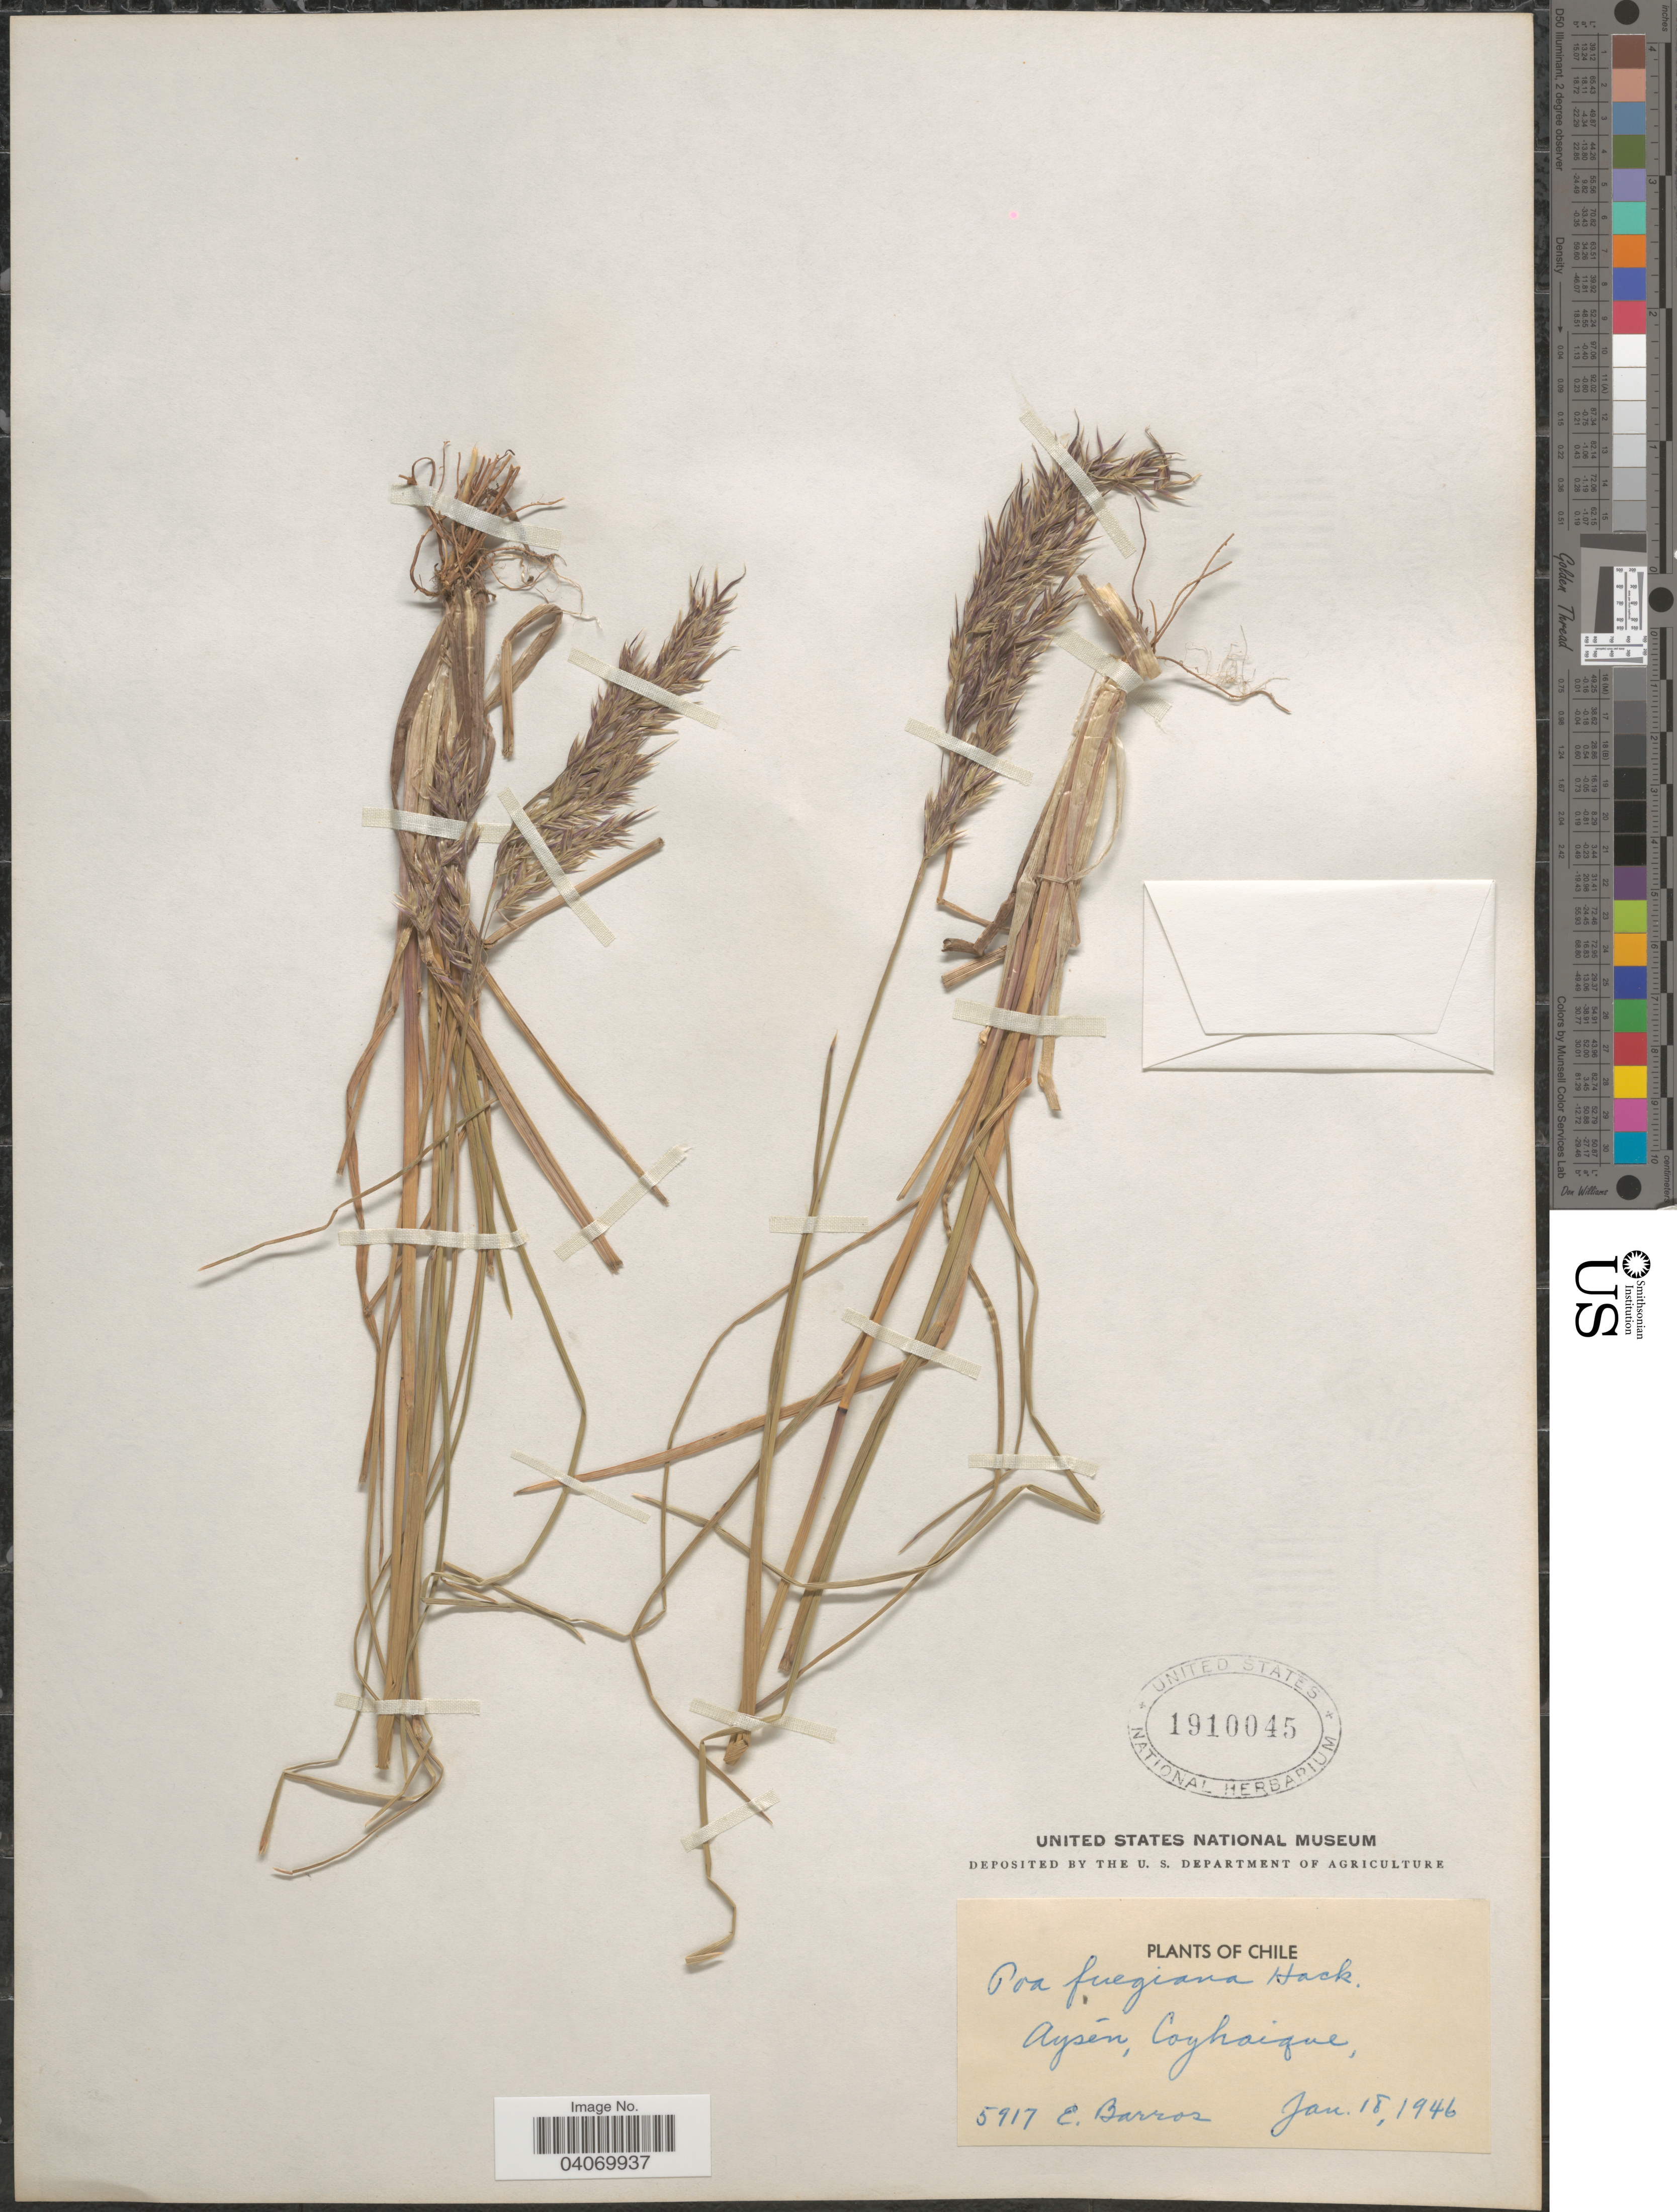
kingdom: Plantae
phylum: Tracheophyta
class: Liliopsida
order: Poales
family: Poaceae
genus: Poa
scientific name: Poa alopecurus subsp. fuegiana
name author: (Hook. f.) D.M. Moore & Dogg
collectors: E. Barros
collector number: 5917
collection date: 1946-01-18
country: Chile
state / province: Aisén (XI)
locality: Aysén, Coyhaique.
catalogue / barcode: US 1910045